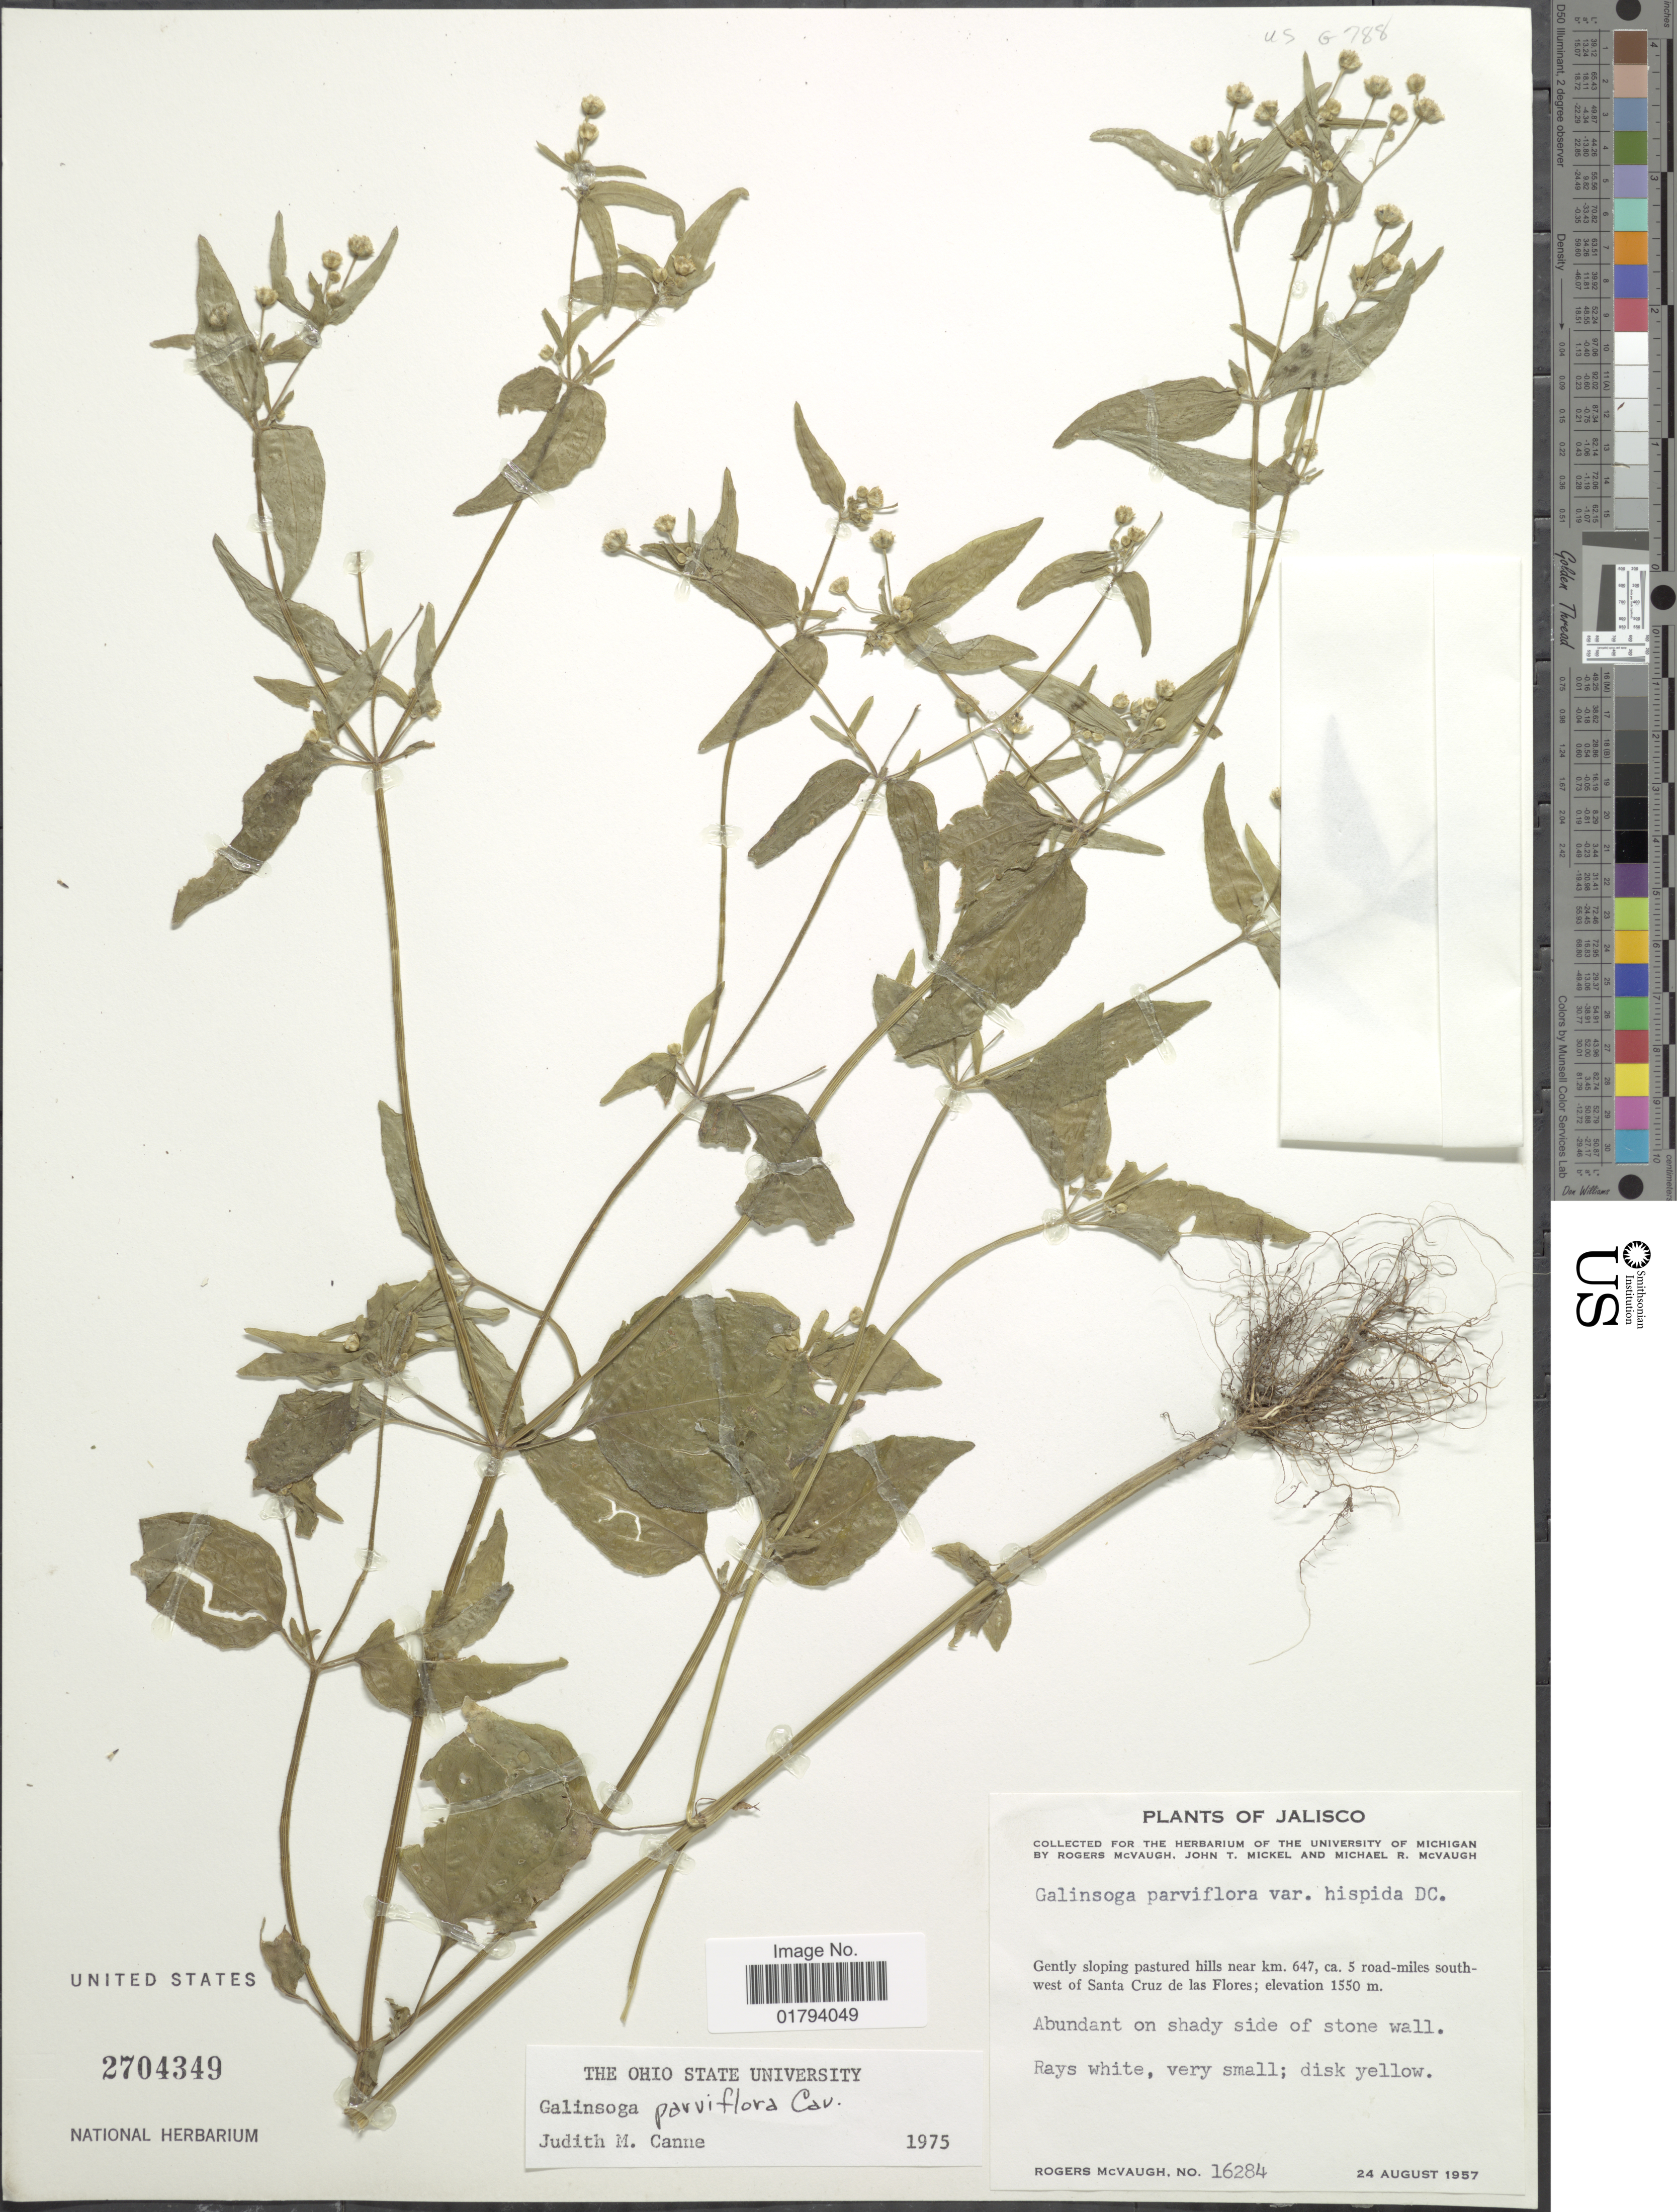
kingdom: Plantae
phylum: Tracheophyta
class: Magnoliopsida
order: Asterales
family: Asteraceae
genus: Galinsoga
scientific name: Galinsoga parviflora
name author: Cav.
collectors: R. McVaugh, J. T. Mickel & M. R. McVaugh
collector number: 16284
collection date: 1957-08-24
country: Mexico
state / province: Jalisco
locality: Gently sloping pastured hills near km. 647, ca. 5 road-miles south-west of Santa Cruz de las Flores, abundant on shady side of stone wall.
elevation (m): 1550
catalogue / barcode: US 2704349